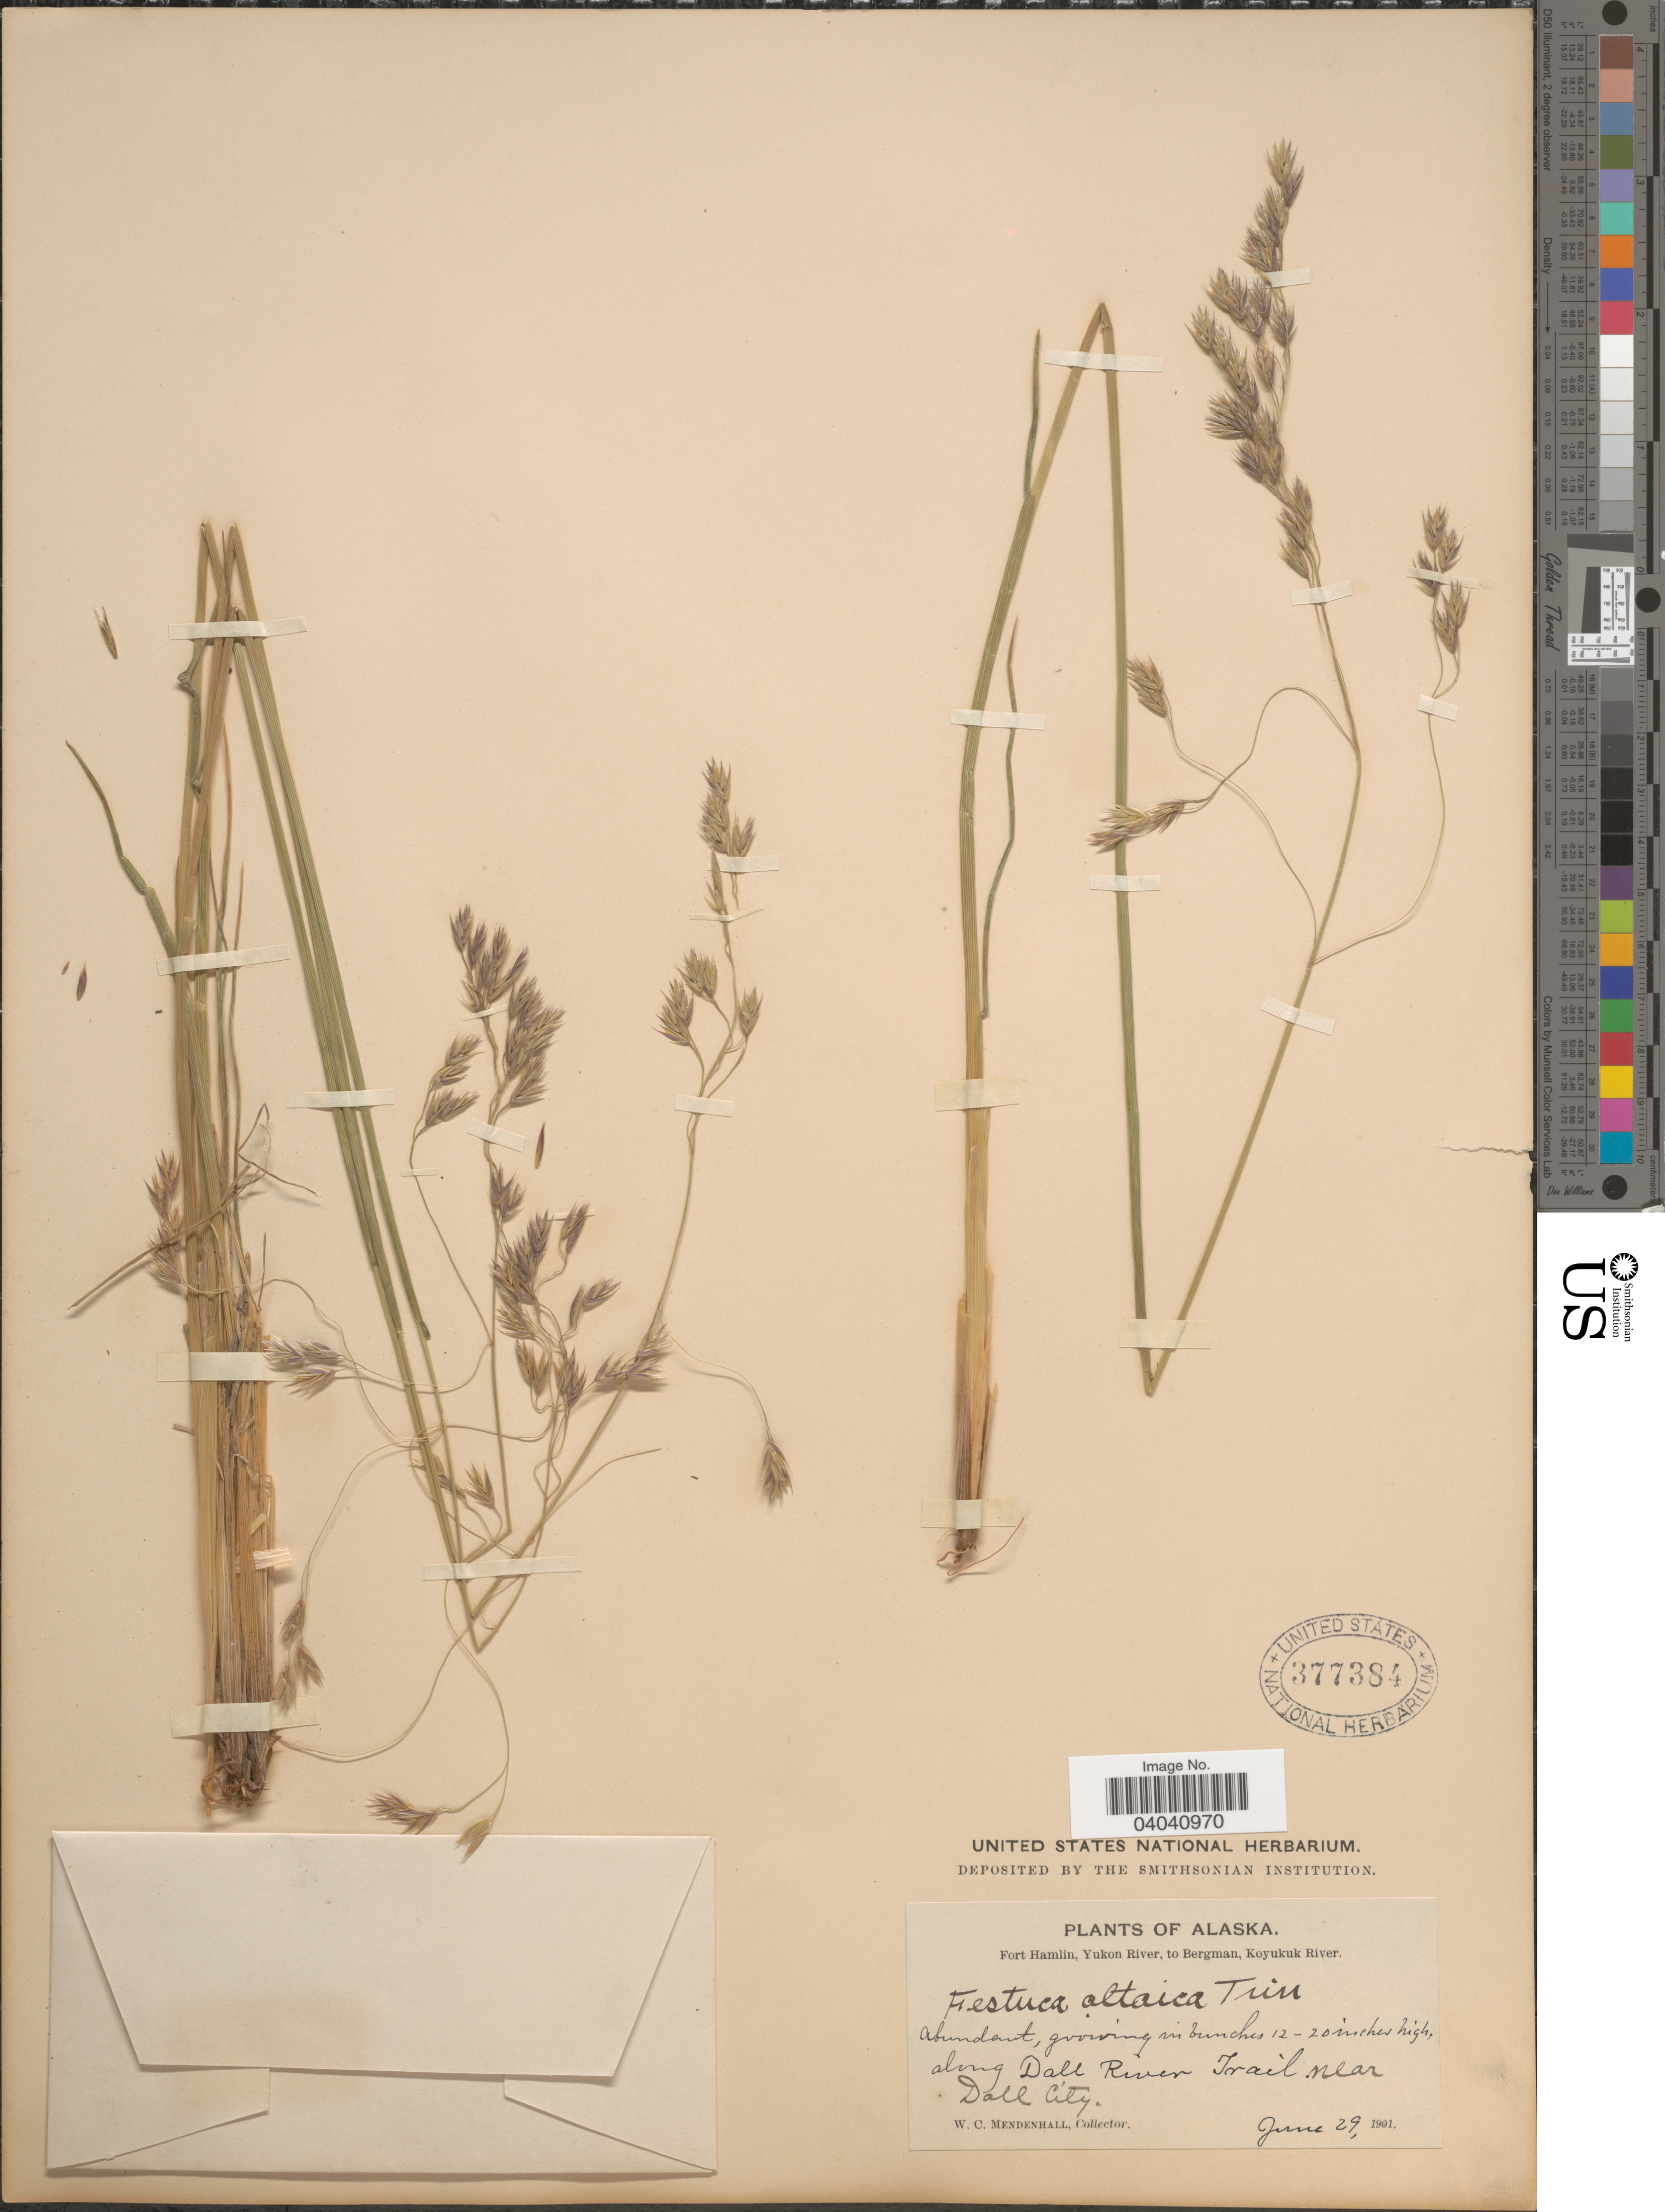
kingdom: Plantae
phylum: Tracheophyta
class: Liliopsida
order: Poales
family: Poaceae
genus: Festuca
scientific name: Festuca altaica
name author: Trin.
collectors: W. Mendenhall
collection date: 1901-06-29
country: United States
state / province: Alaska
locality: Fort Hamlin, Yukon River, to Bergman, Koyukuk River. Along Dall River Trail near Dall City.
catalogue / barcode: US 377384